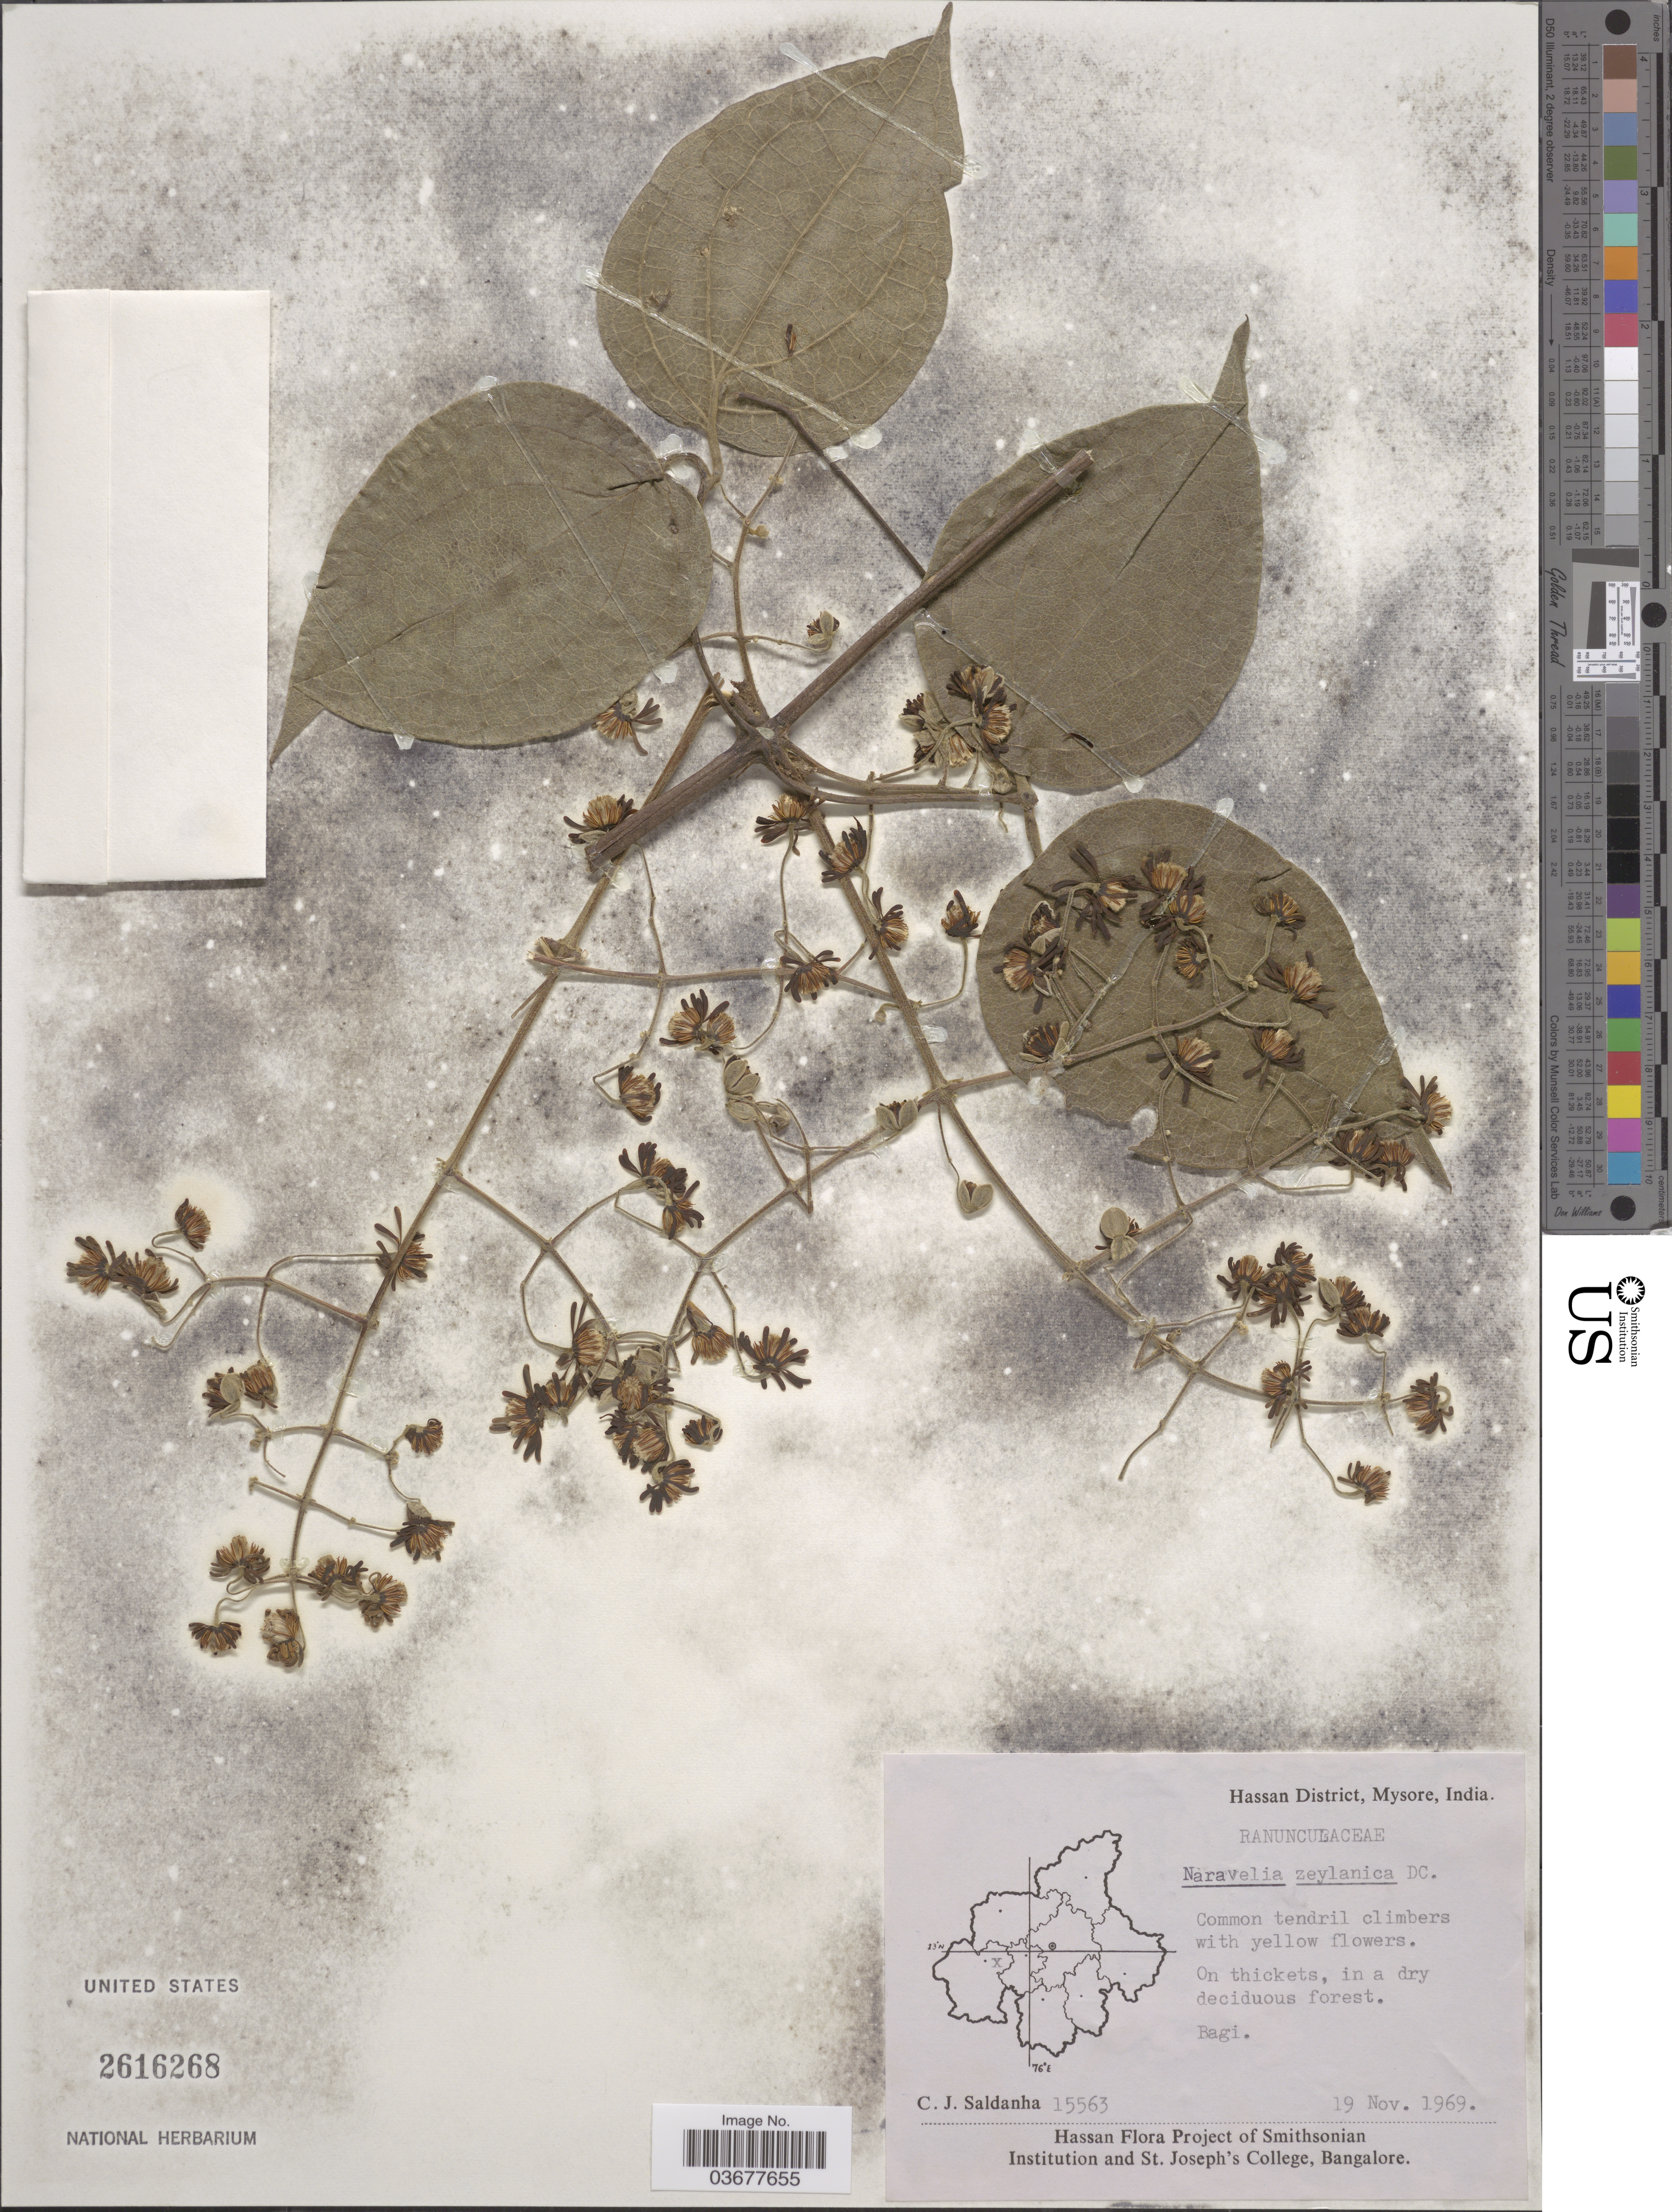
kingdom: Plantae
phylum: Tracheophyta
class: Magnoliopsida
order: Ranunculales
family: Ranunculaceae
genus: Clematis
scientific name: Clematis zeylanica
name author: (L.) Poir.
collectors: C. J. Saldanha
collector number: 15563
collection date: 1969-11-19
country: India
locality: Hassan District, Mysore. Bagi.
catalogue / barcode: US 2616268